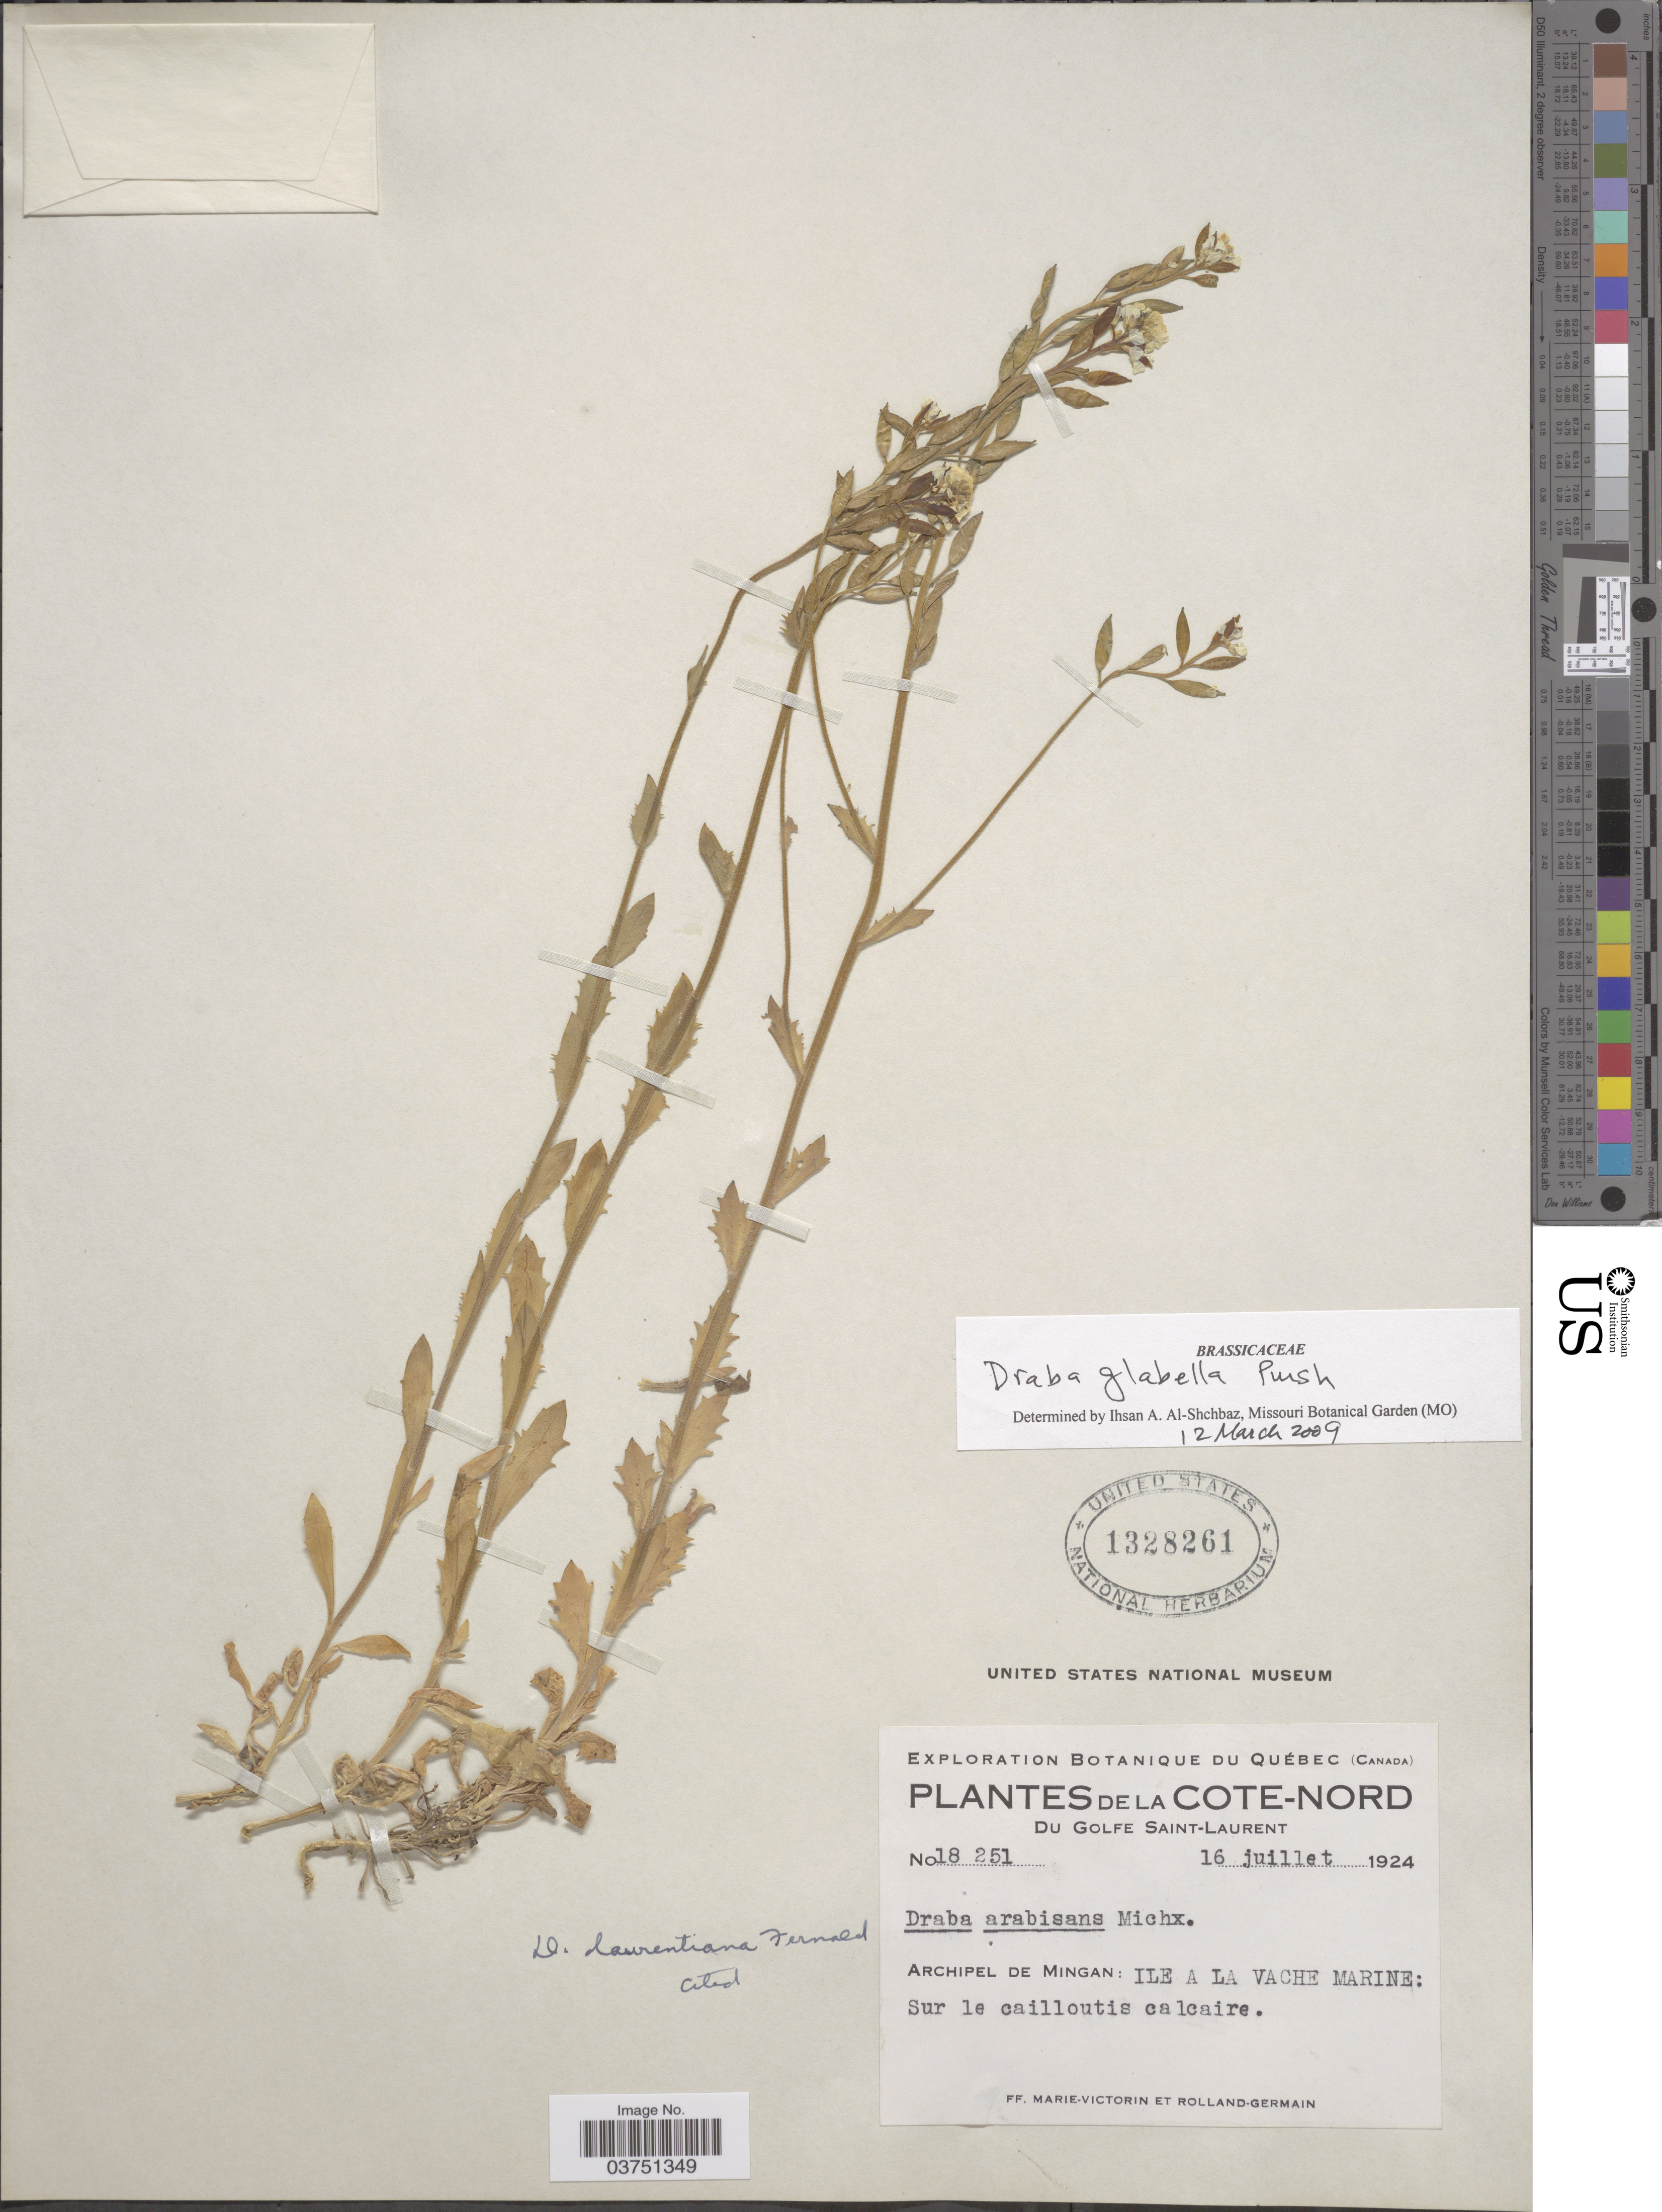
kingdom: Plantae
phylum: Tracheophyta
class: Magnoliopsida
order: Brassicales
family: Brassicaceae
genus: Draba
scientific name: Draba glabella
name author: Pursh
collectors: F. Marie-Victorin & Rolland-Germain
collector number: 18251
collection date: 1924-07-16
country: Canada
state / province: Quebec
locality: La Cote-Nord du Golfe Saint-Laurent. Archipel De Mingan: Ile A La Vache Marine.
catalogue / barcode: US 1328261